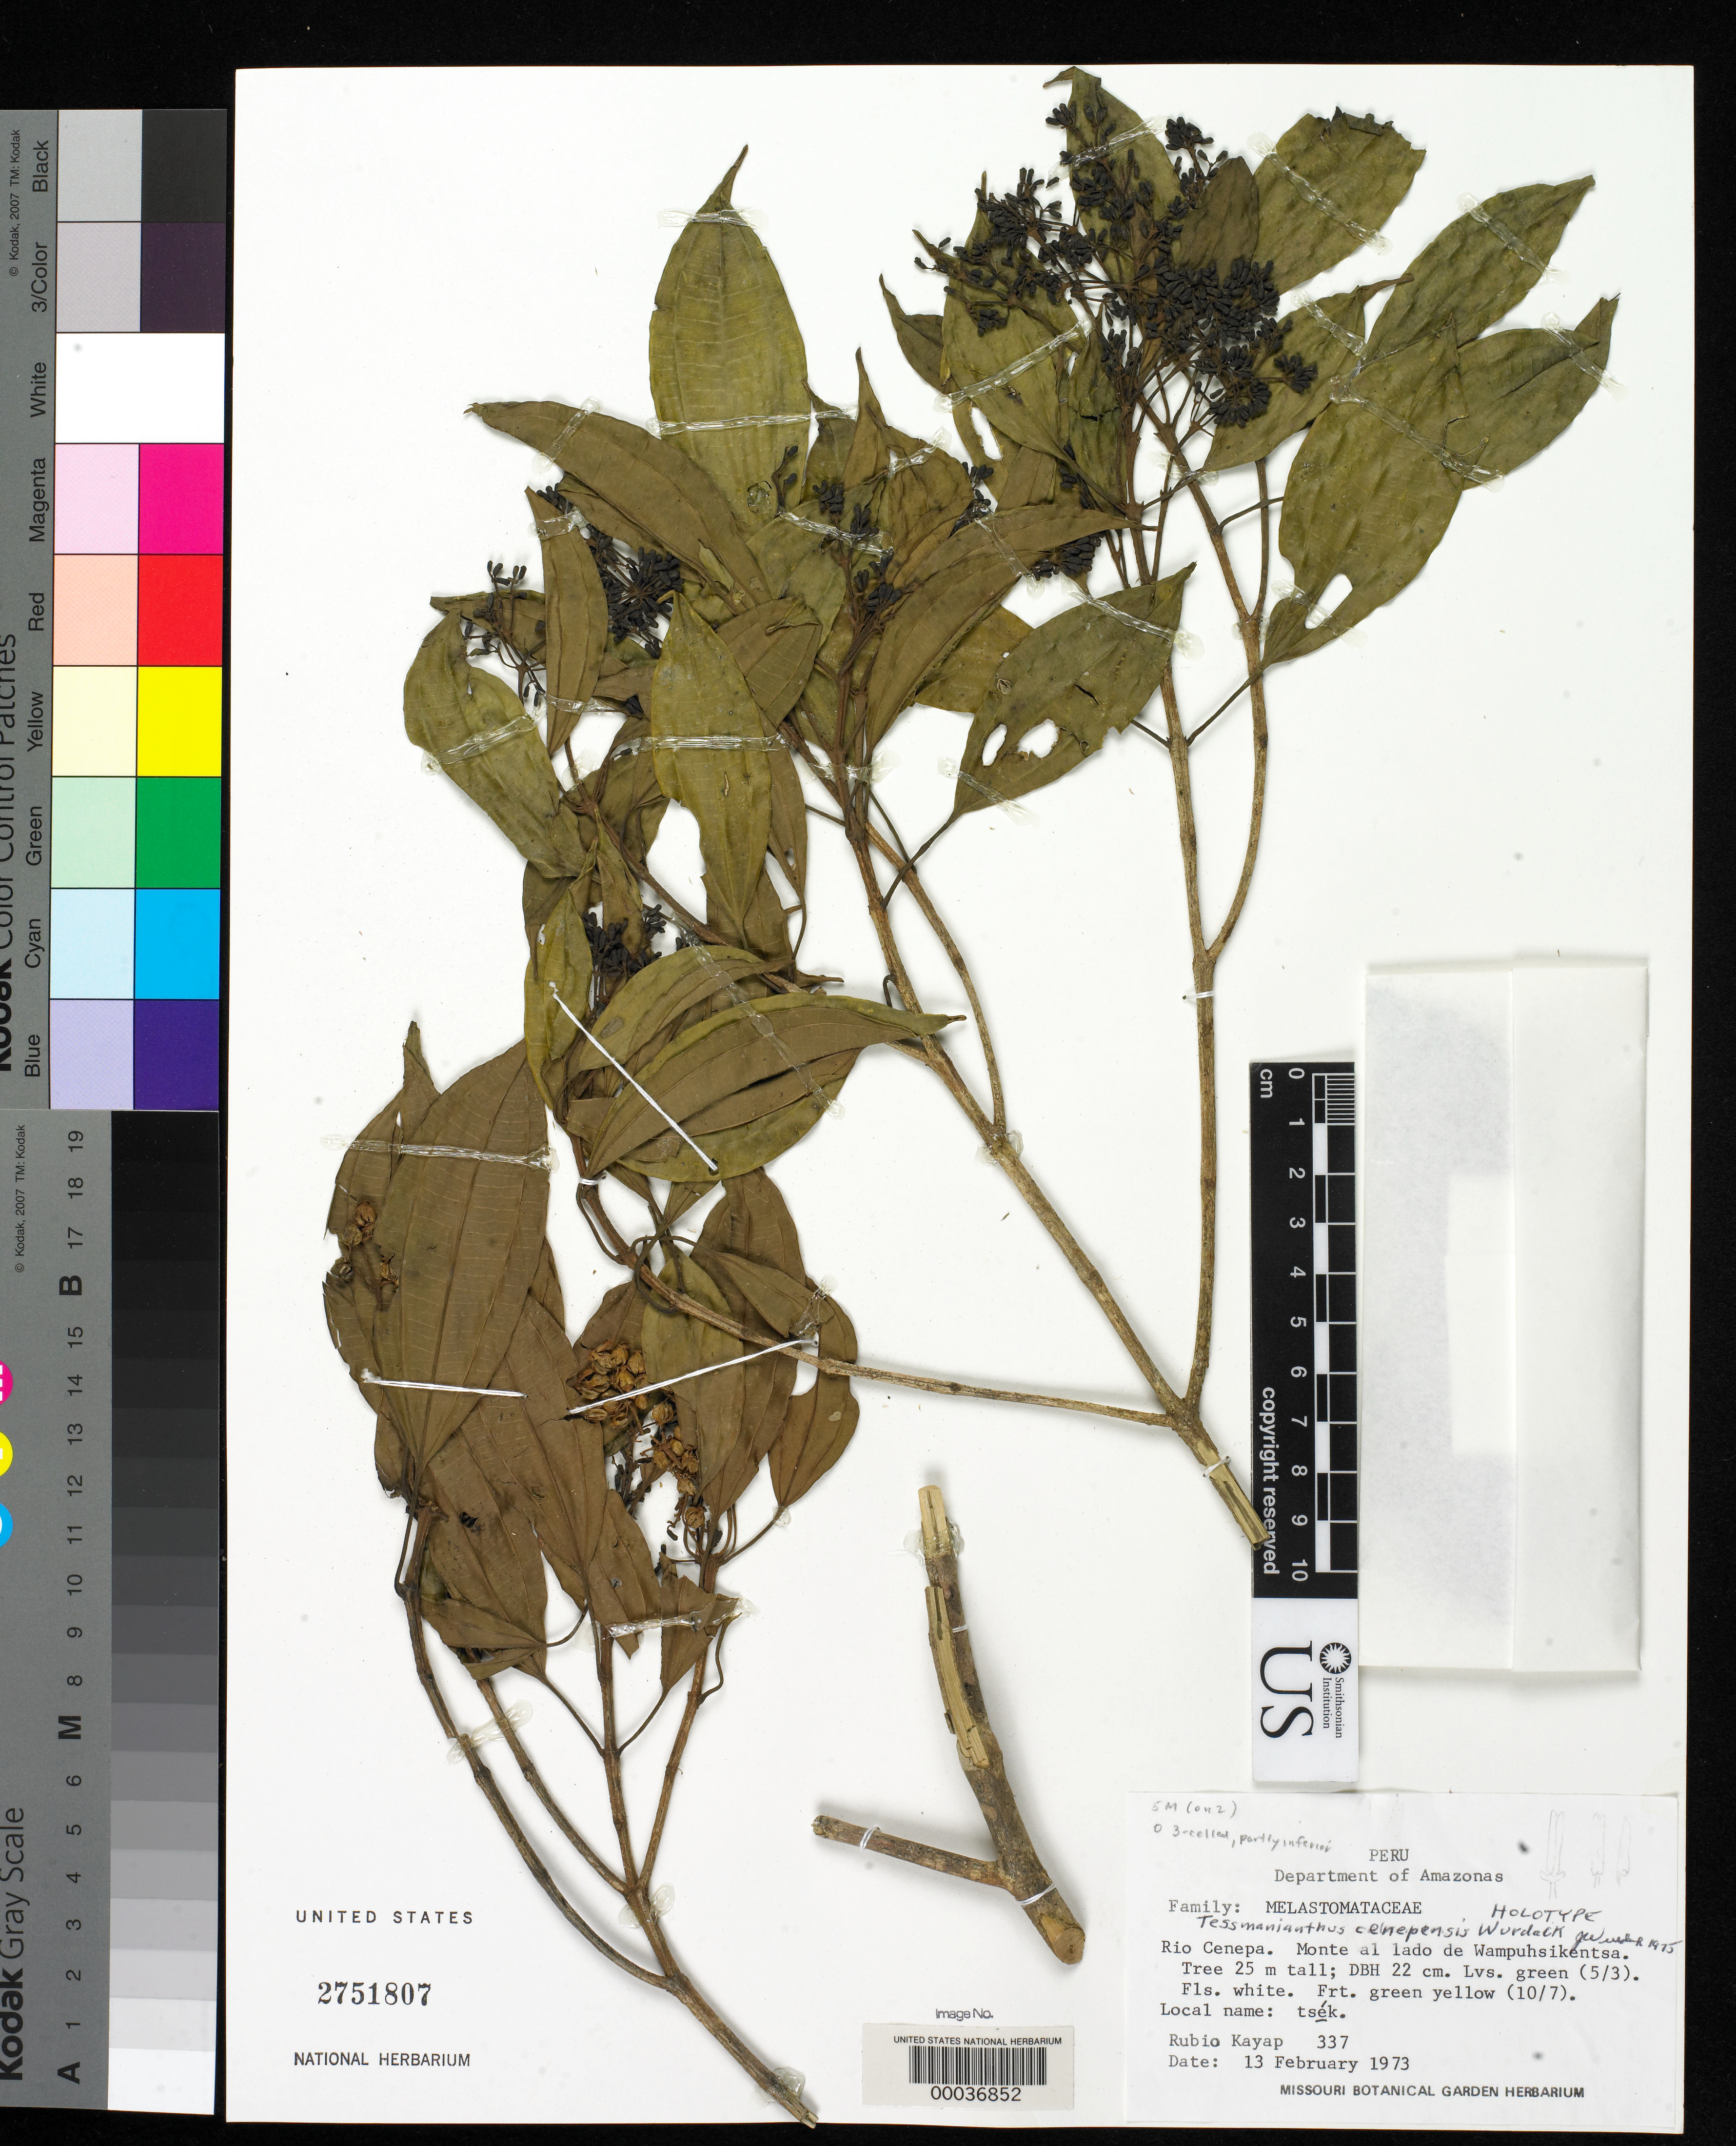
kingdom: Plantae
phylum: Tracheophyta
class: Magnoliopsida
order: Myrtales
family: Melastomataceae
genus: Tessmannianthus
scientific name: Tessmannianthus cenepensis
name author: Wurdack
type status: Holotype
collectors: R. Kayap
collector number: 337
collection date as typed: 13 Feb 1973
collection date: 1973-02-13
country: Peru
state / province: Amazonas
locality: Río Cenepa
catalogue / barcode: US 2751807